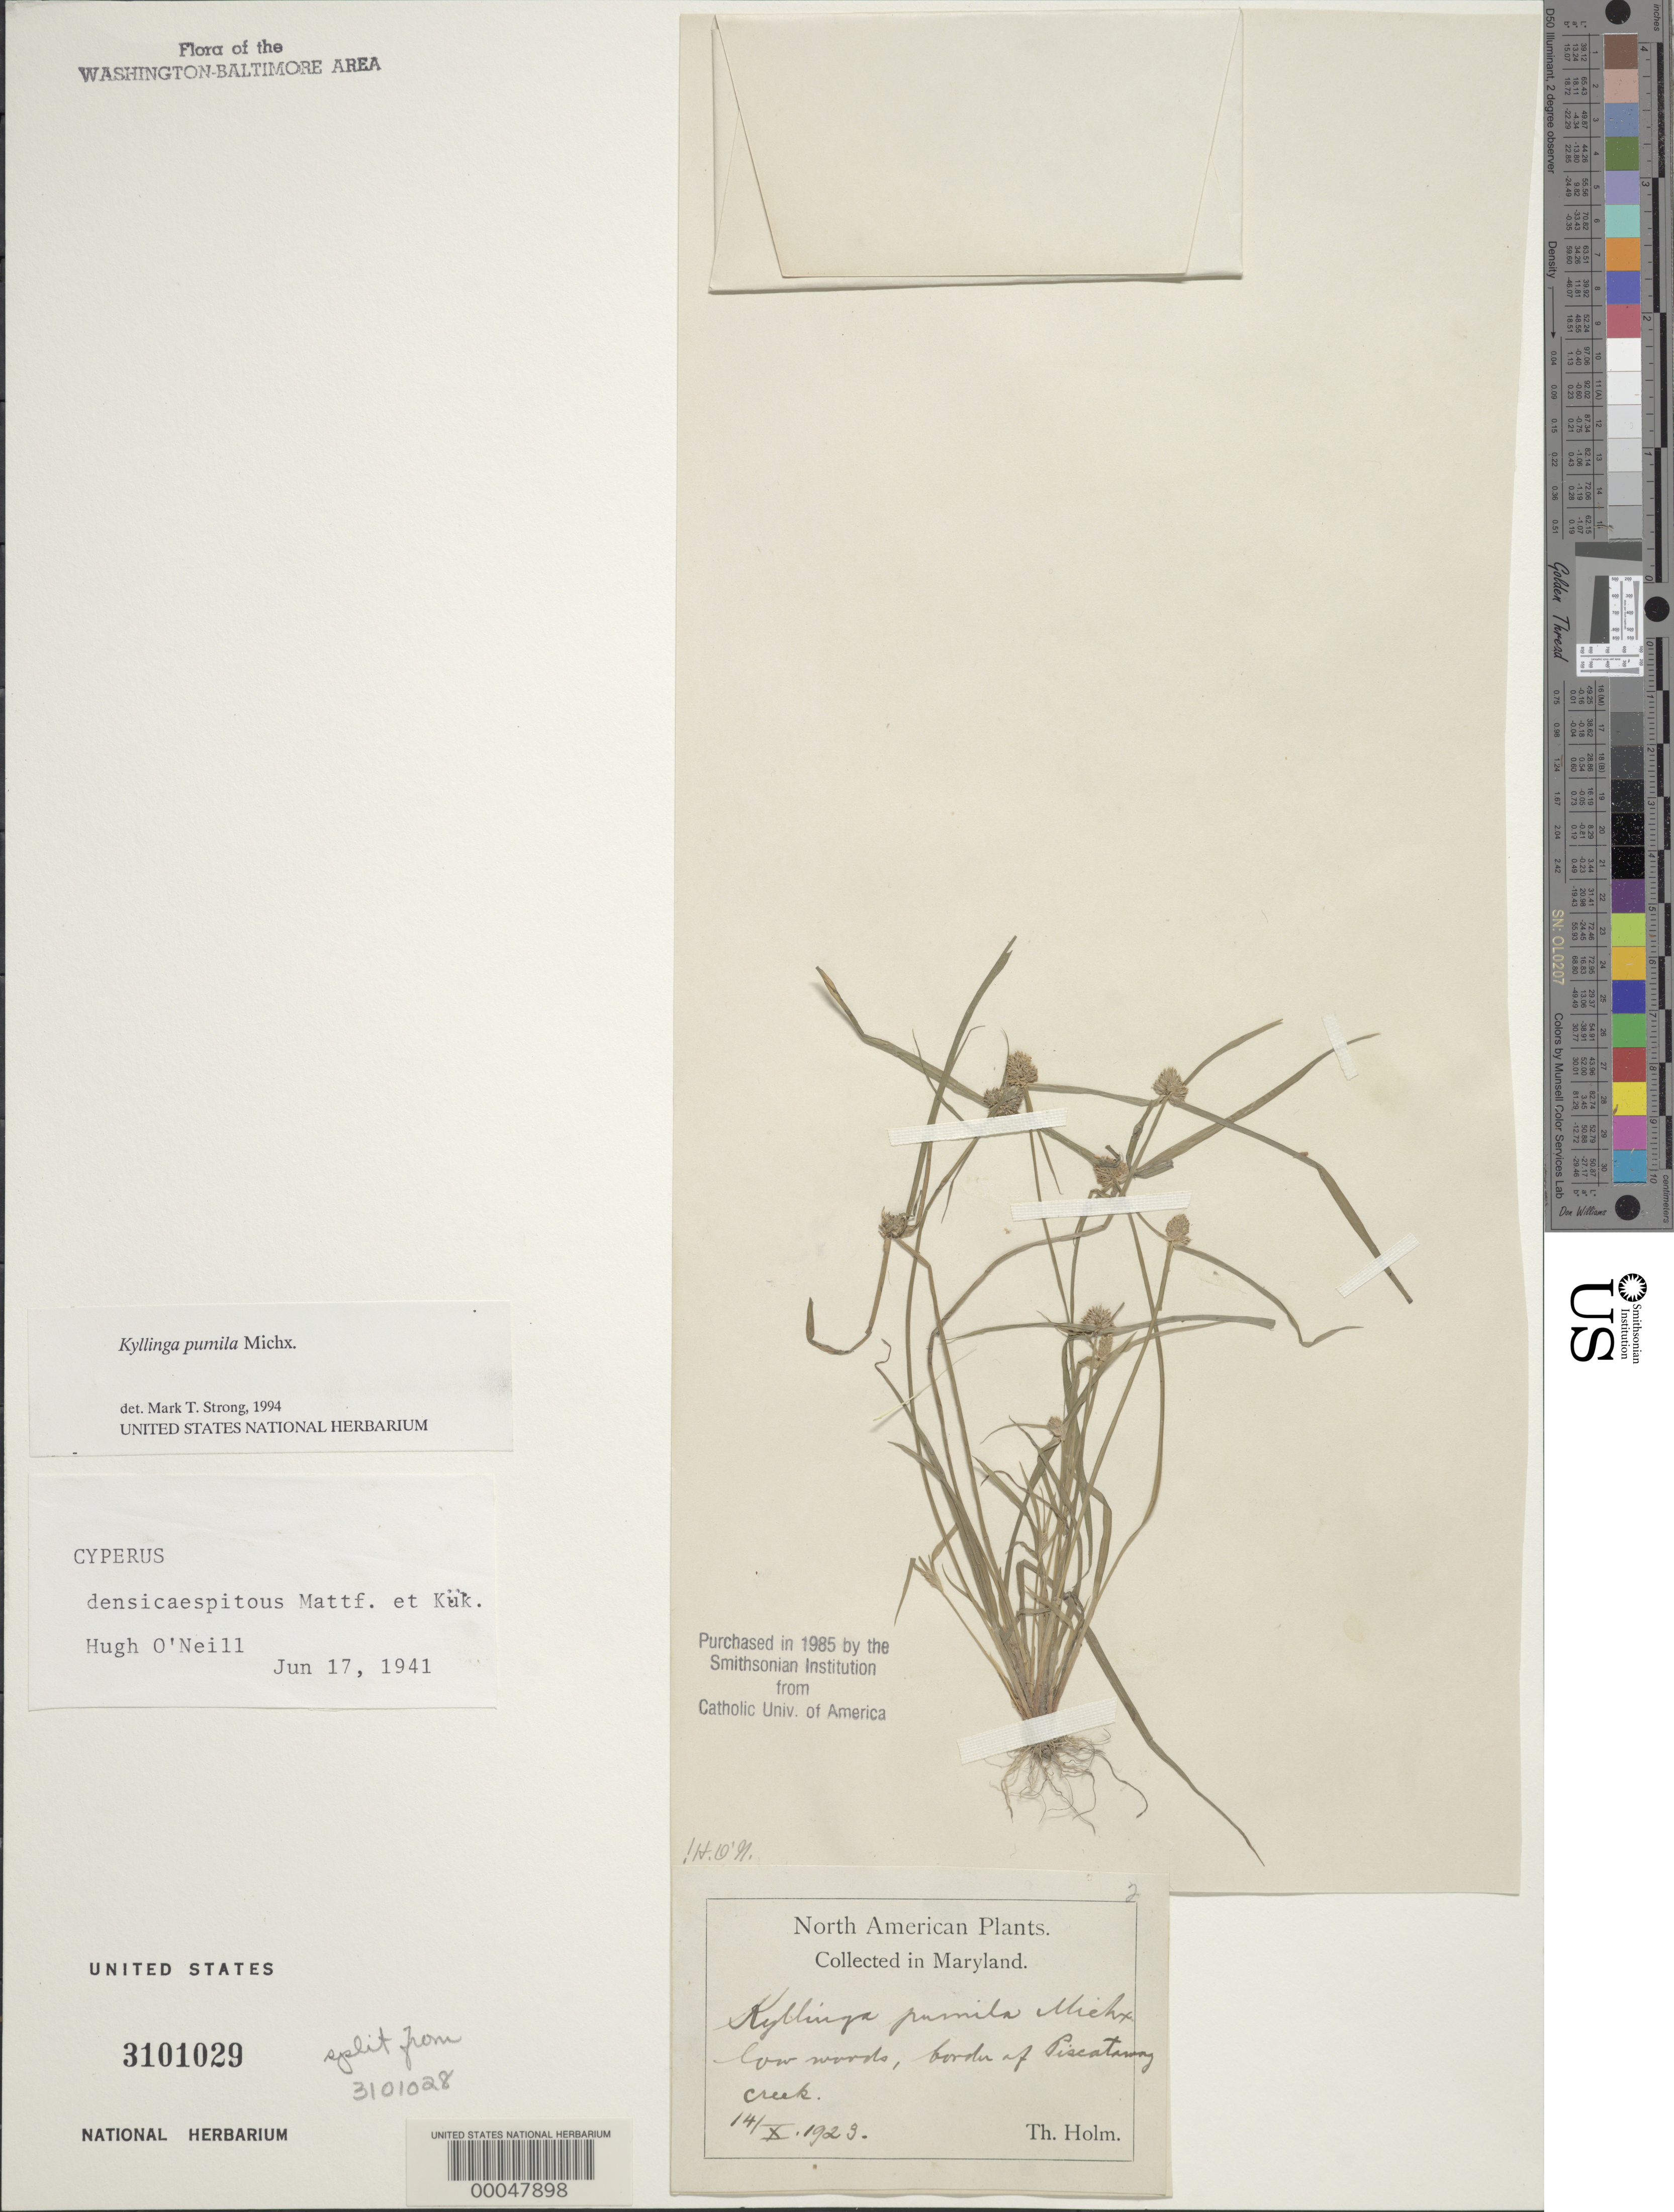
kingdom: Plantae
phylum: Tracheophyta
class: Liliopsida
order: Poales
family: Cyperaceae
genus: Cyperus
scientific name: Cyperus hortensis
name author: (Salzm. ex Steud.) Dorr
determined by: Strong, M. T., (US), Smithsonian Institution - National Museum of Natural History (UNITED STATES)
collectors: T. Holm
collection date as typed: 14 Oct 1923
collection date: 1923-10-14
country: United States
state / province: Maryland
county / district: Prince George's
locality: Piscataway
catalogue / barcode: US 3101029